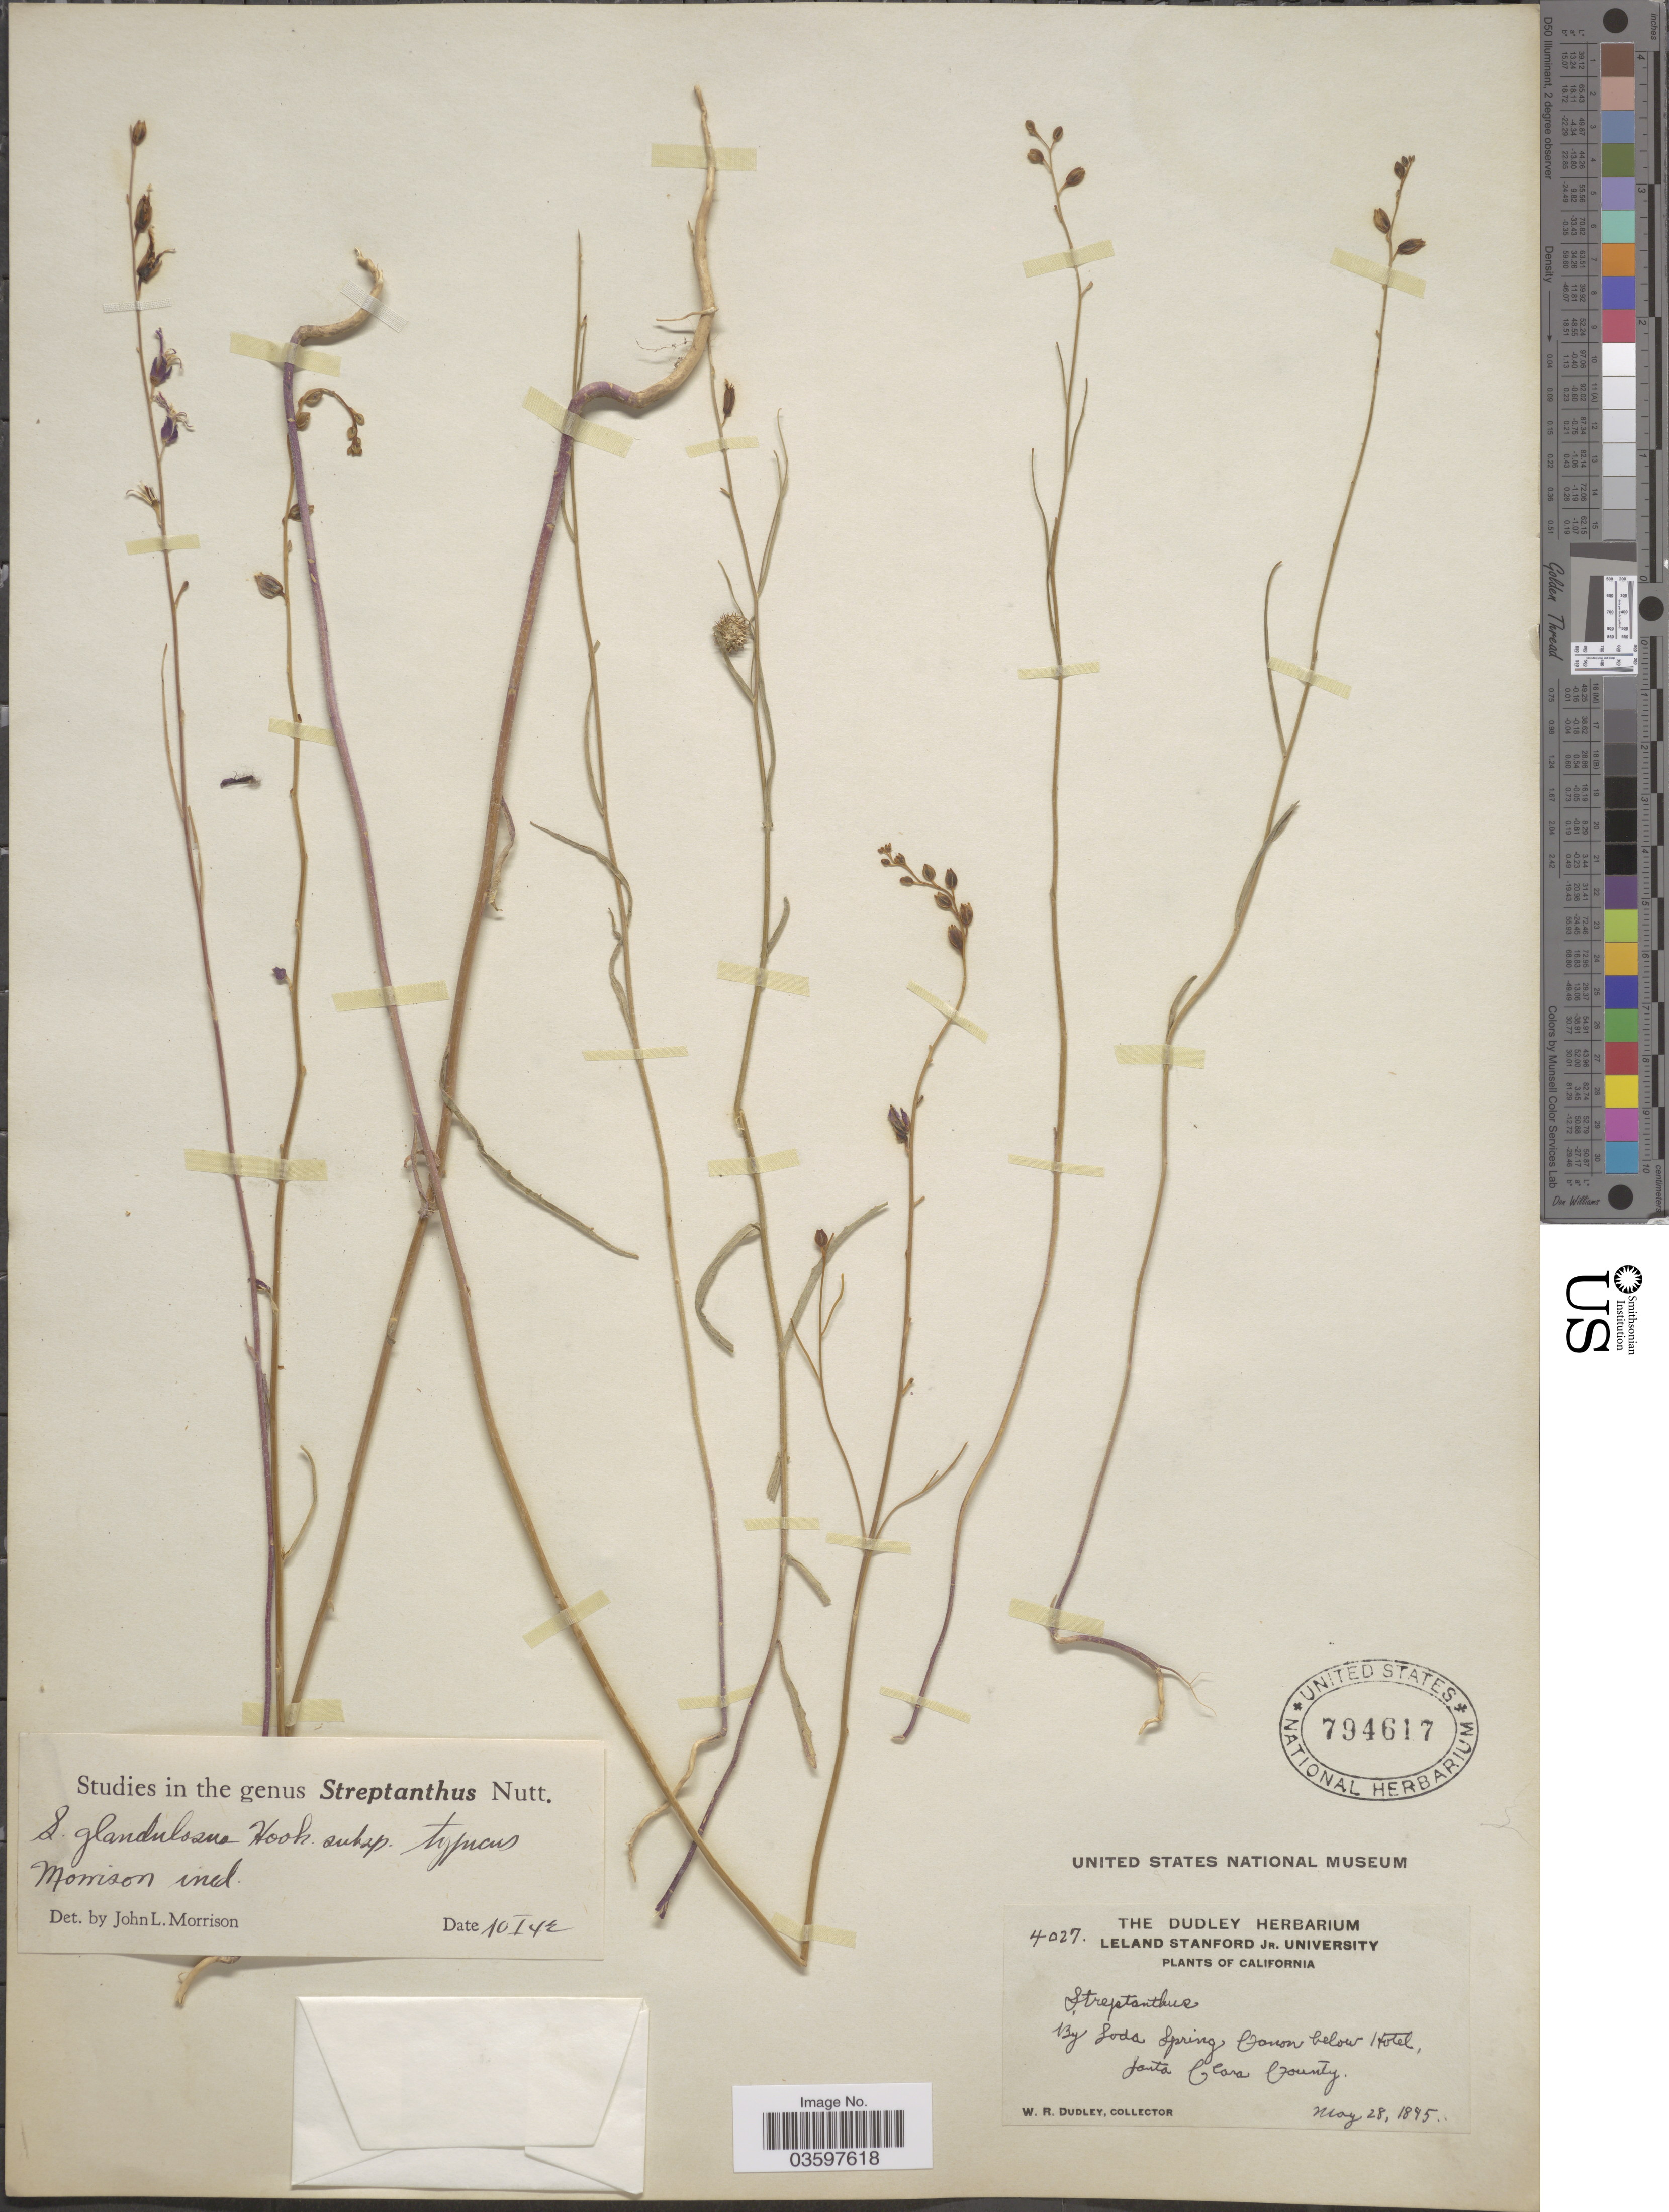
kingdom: Plantae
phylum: Tracheophyta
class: Magnoliopsida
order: Brassicales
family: Brassicaceae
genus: Streptanthus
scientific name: Streptanthus glandulosus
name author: Hook.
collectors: W. Dudley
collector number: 4027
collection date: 1895-05-28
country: United States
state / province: California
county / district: Santa Clara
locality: By Soda Spring Canon below Hotel, Santa Clara County.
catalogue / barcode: US 794617